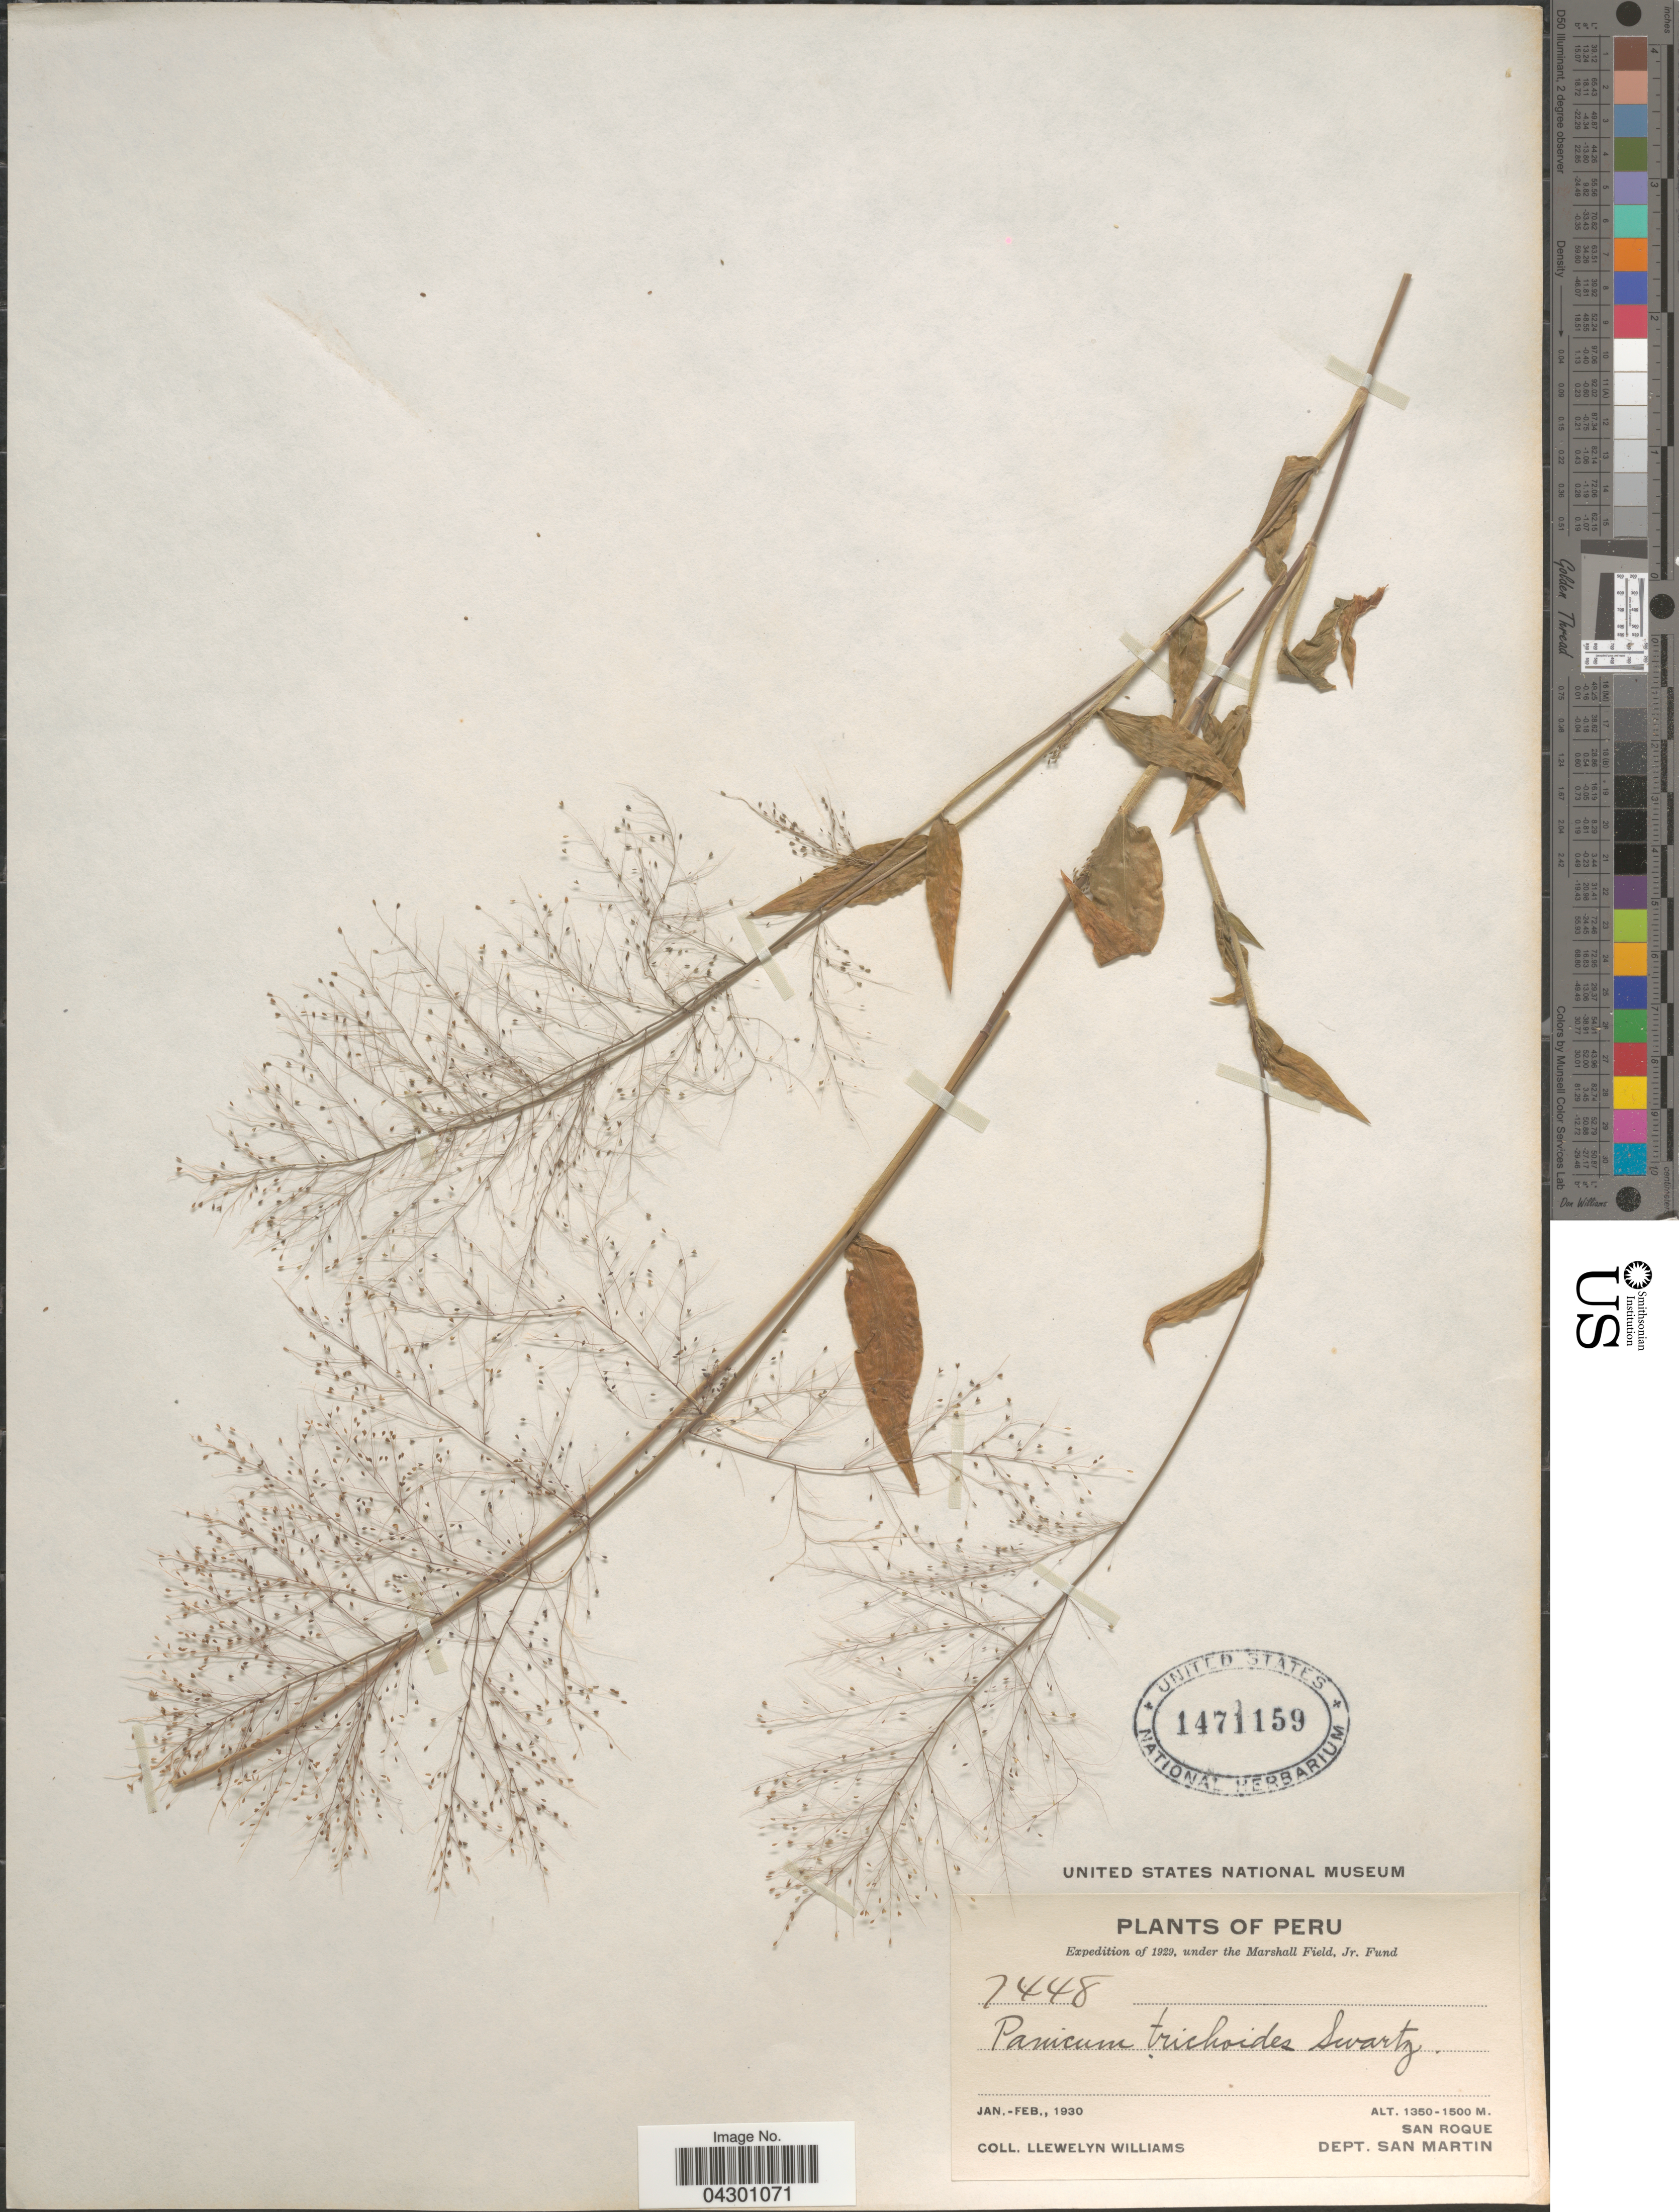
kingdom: Plantae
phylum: Tracheophyta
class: Liliopsida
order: Poales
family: Poaceae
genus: Panicum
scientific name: Panicum trichoides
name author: Sw.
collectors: Ll. Williams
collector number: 7448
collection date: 1930-01/1930-02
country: Peru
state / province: San Martín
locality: Expedition of 1929. San Roque. Dept. San Martin.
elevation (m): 1350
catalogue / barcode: US 1471159